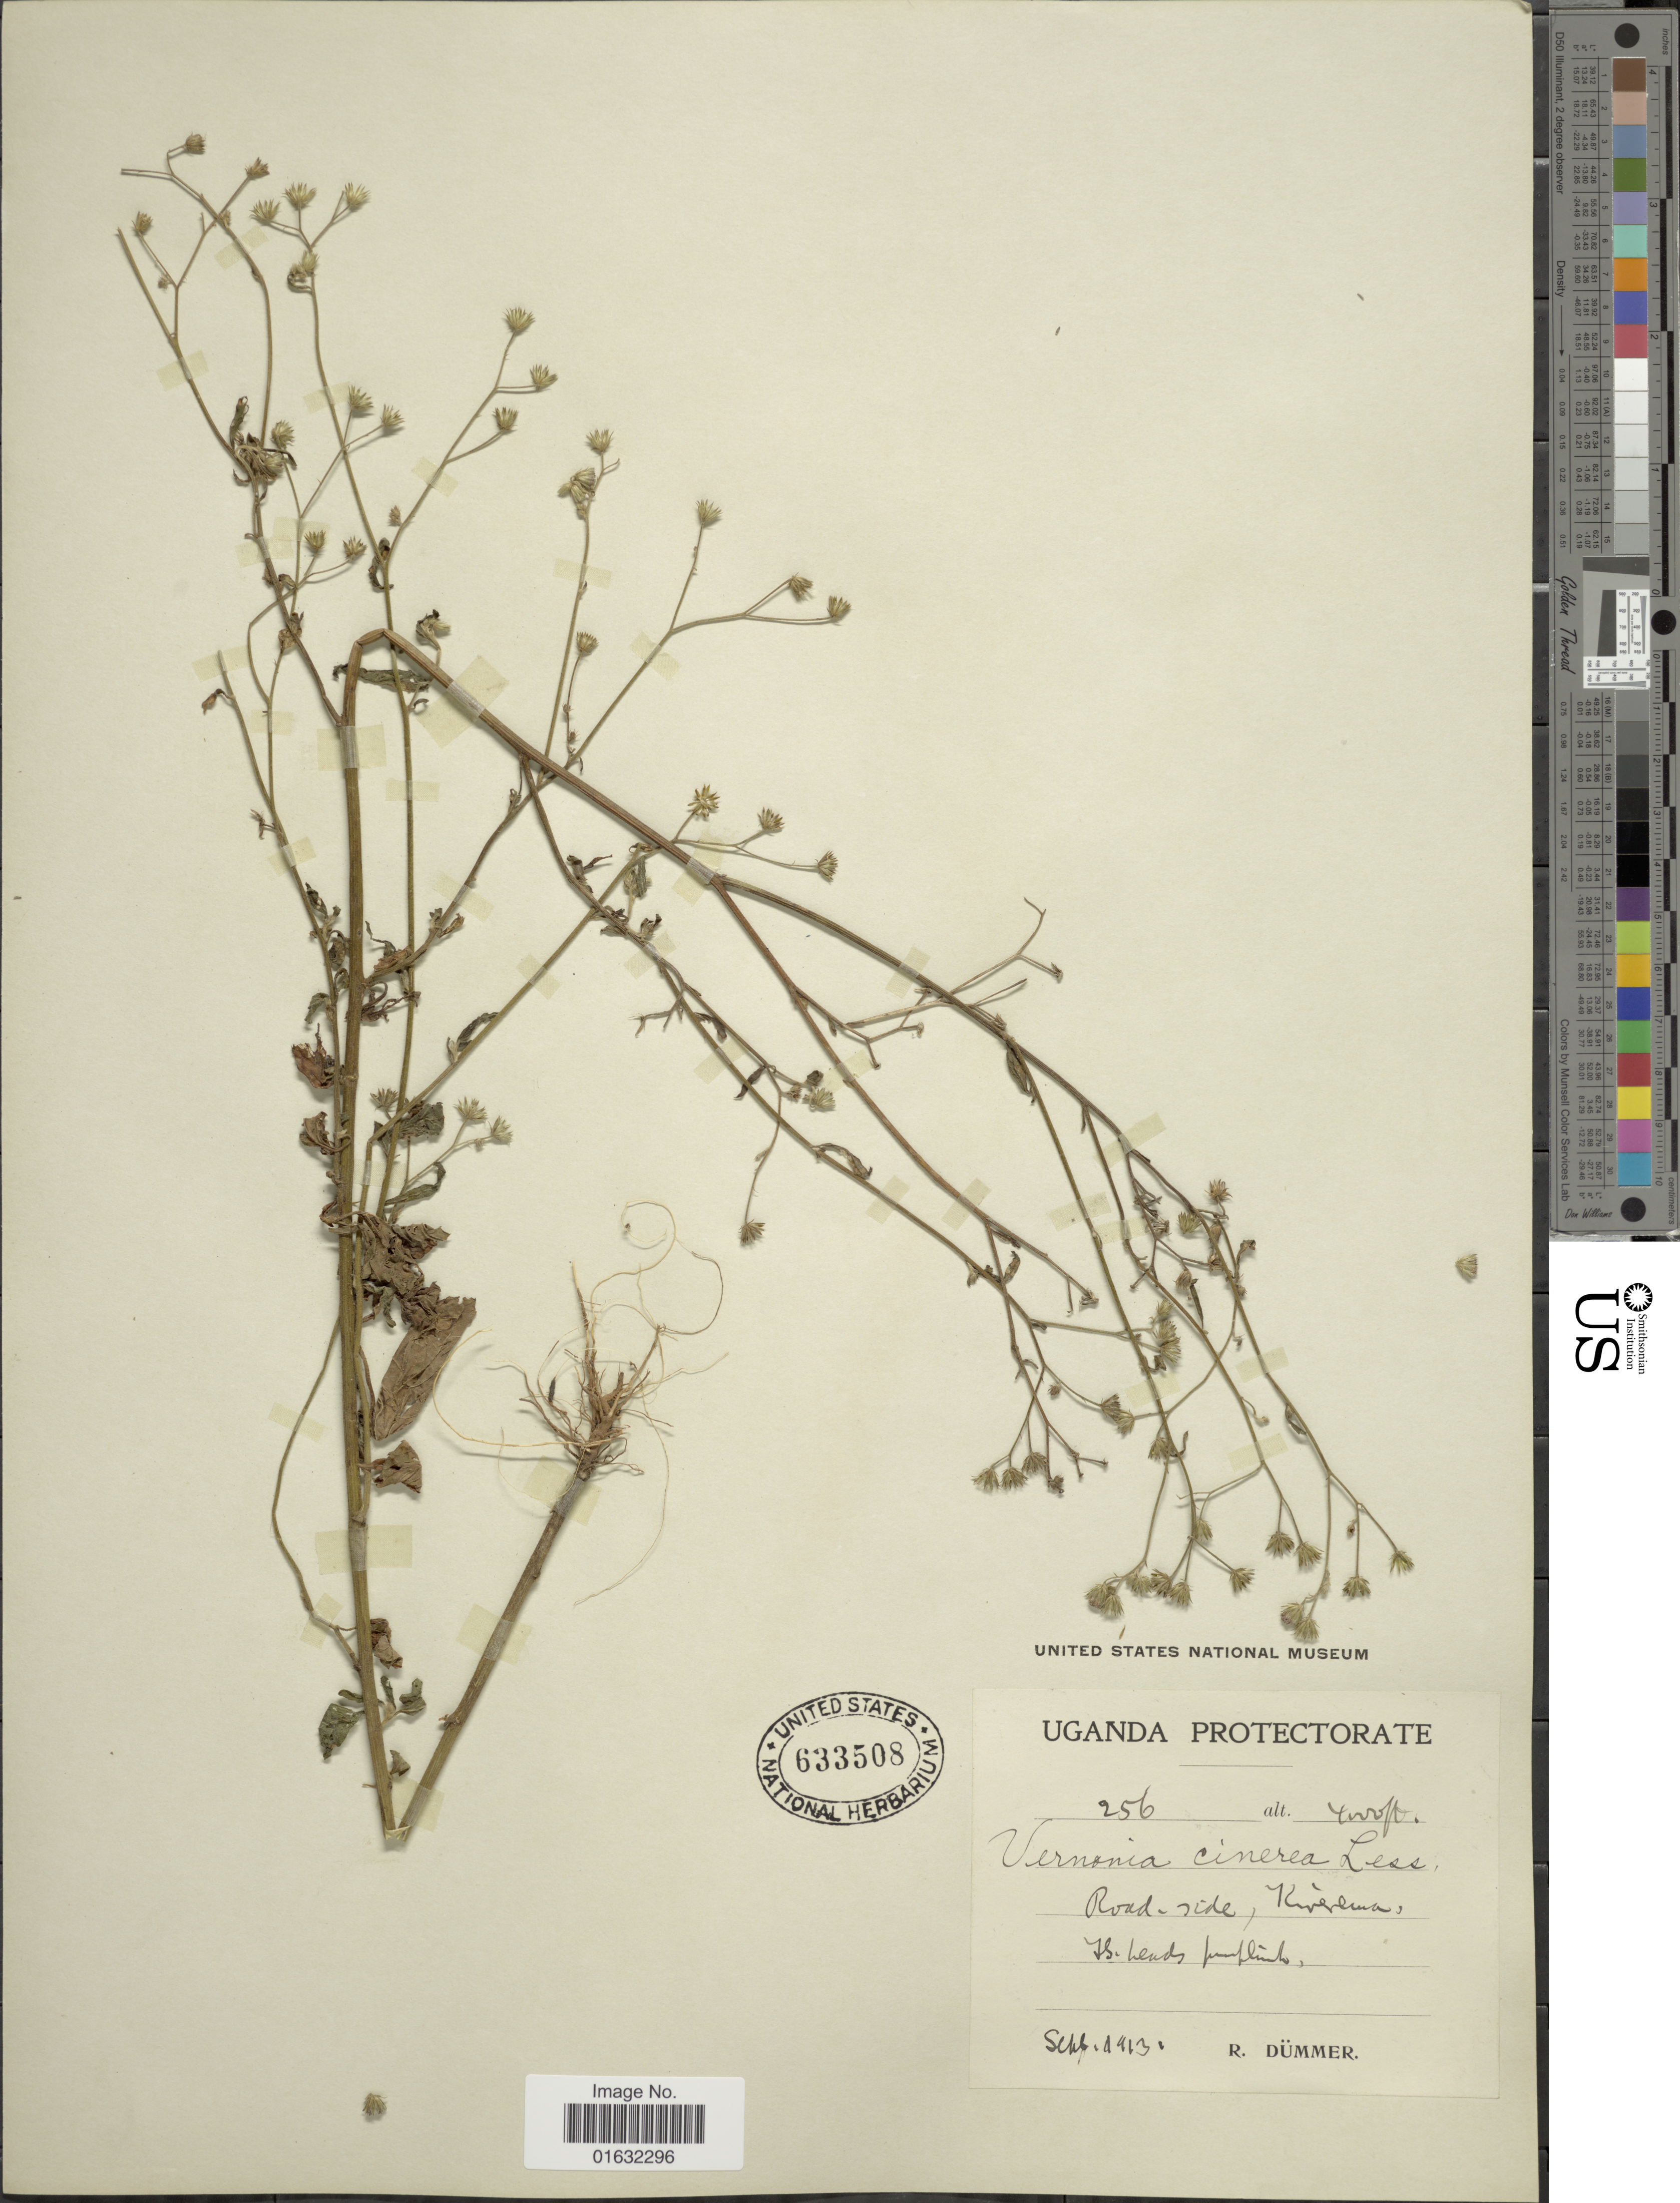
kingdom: Plantae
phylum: Tracheophyta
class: Magnoliopsida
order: Asterales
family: Asteraceae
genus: Cyanthillium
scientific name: Cyanthillium cinereum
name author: (L.) H. Rob.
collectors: R. A. Dümmer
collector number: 256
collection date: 1913-09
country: Uganda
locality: Proectorate, Road-side, [illegible text]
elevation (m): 1219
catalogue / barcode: US 633508